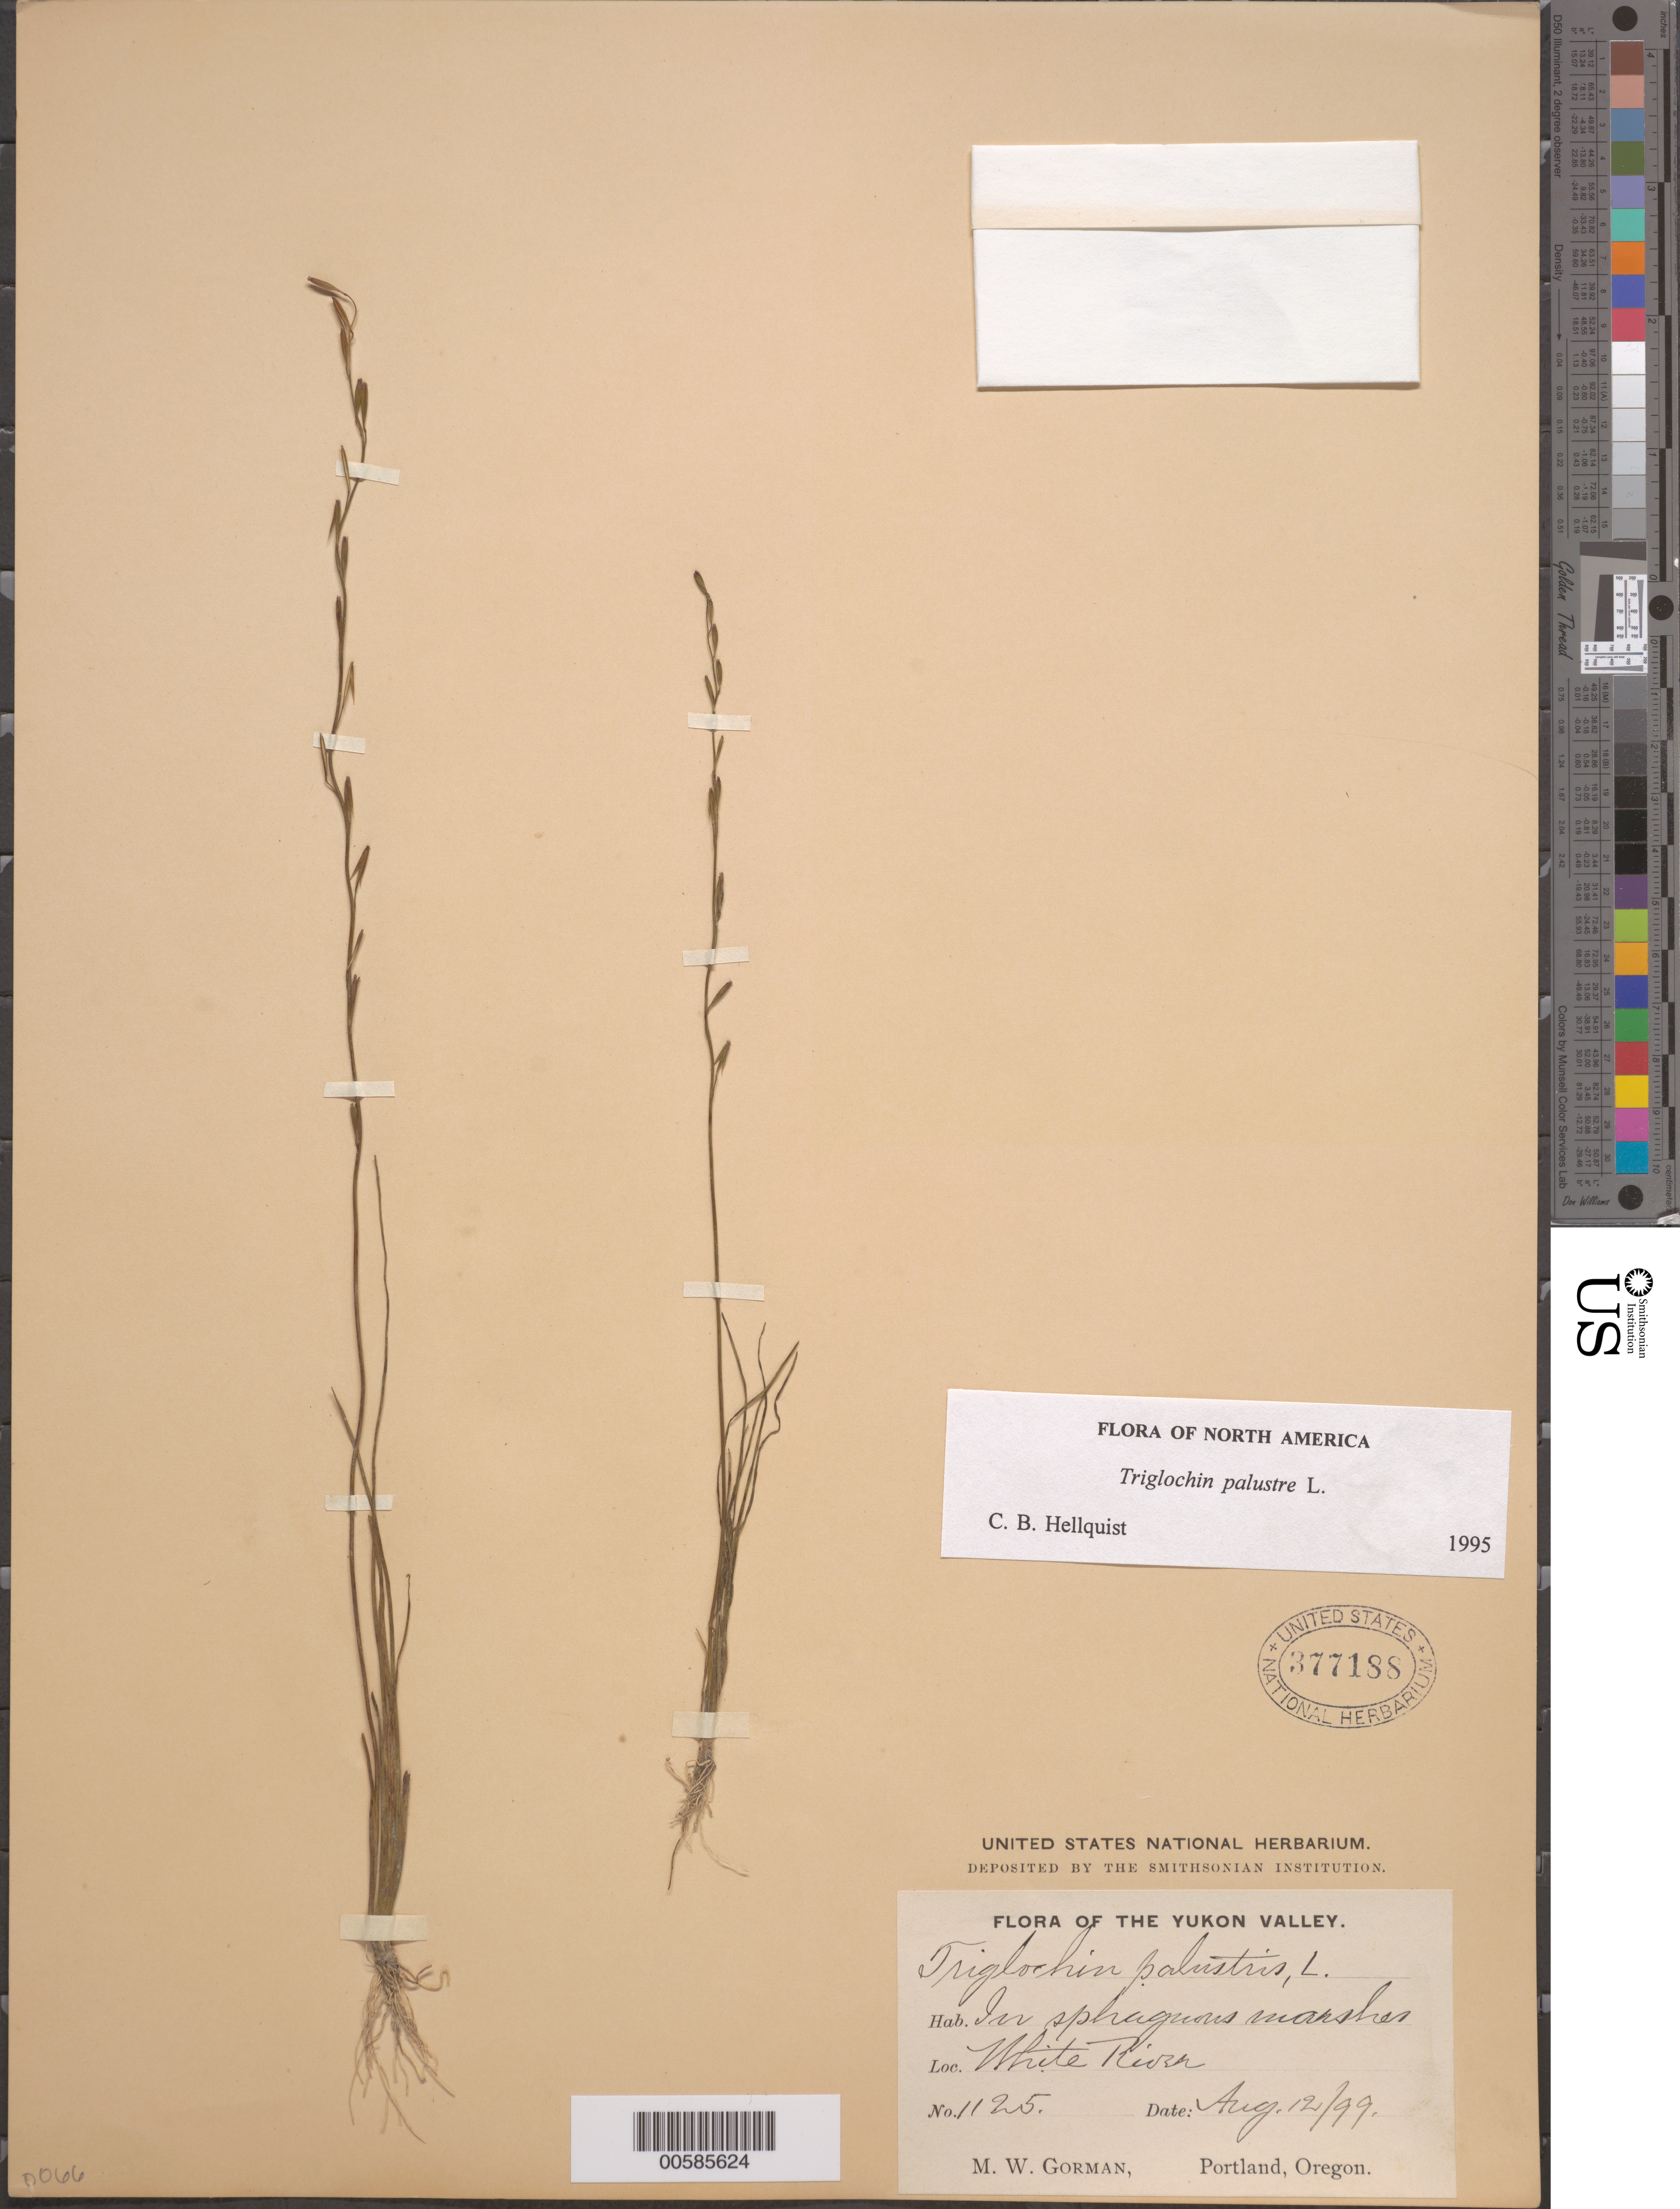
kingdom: Plantae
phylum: Tracheophyta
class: Liliopsida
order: Alismatales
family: Juncaginaceae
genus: Triglochin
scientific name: Triglochin palustris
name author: L.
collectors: M. W. Gorman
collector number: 1125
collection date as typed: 12 Aug 1899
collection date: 1899-08-12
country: Canada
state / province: Yukon Territory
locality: White River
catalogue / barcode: US 377188